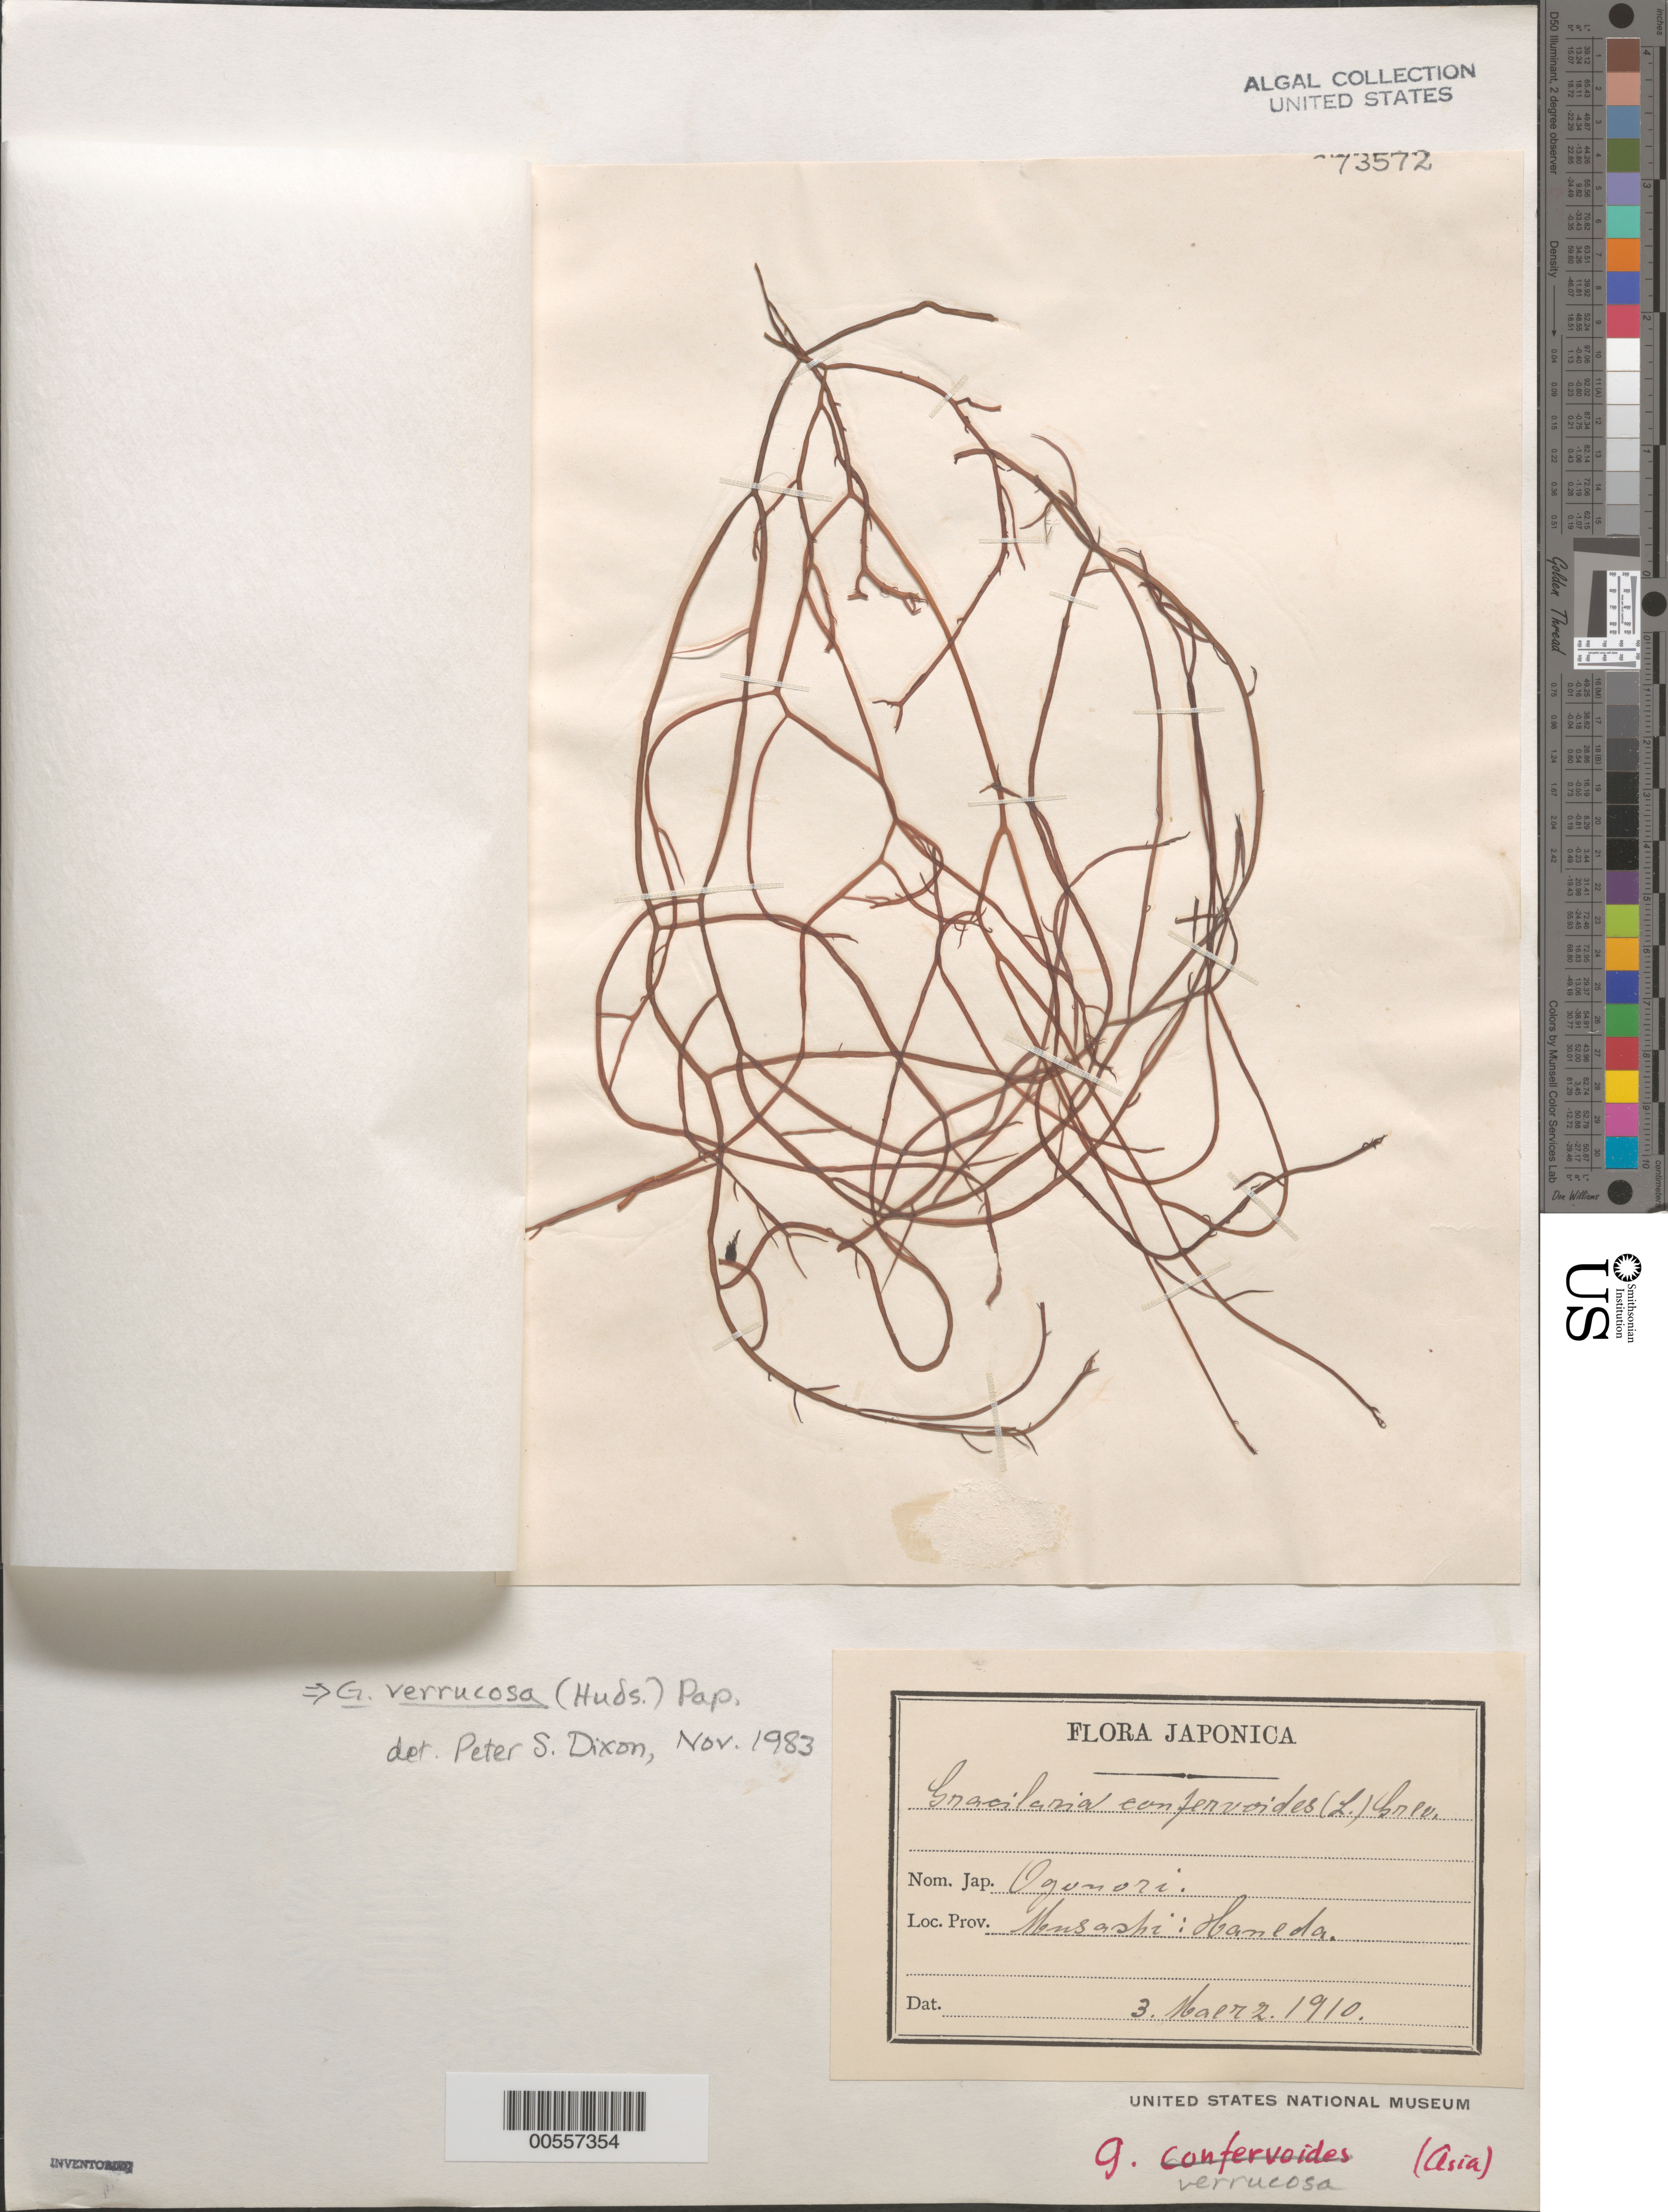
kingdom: Plantae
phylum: Rhodophyta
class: Florideophyceae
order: Gracilariales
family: Gracilariaceae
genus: Gracilariopsis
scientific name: Gracilariopsis longissima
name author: (S.G. Gmel.) Steentoft et al.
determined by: Algae name updating Project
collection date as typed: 03 Mar 1910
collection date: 1910-03-03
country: Japan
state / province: Kanagawa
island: Honshu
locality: Haneda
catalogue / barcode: US 73572